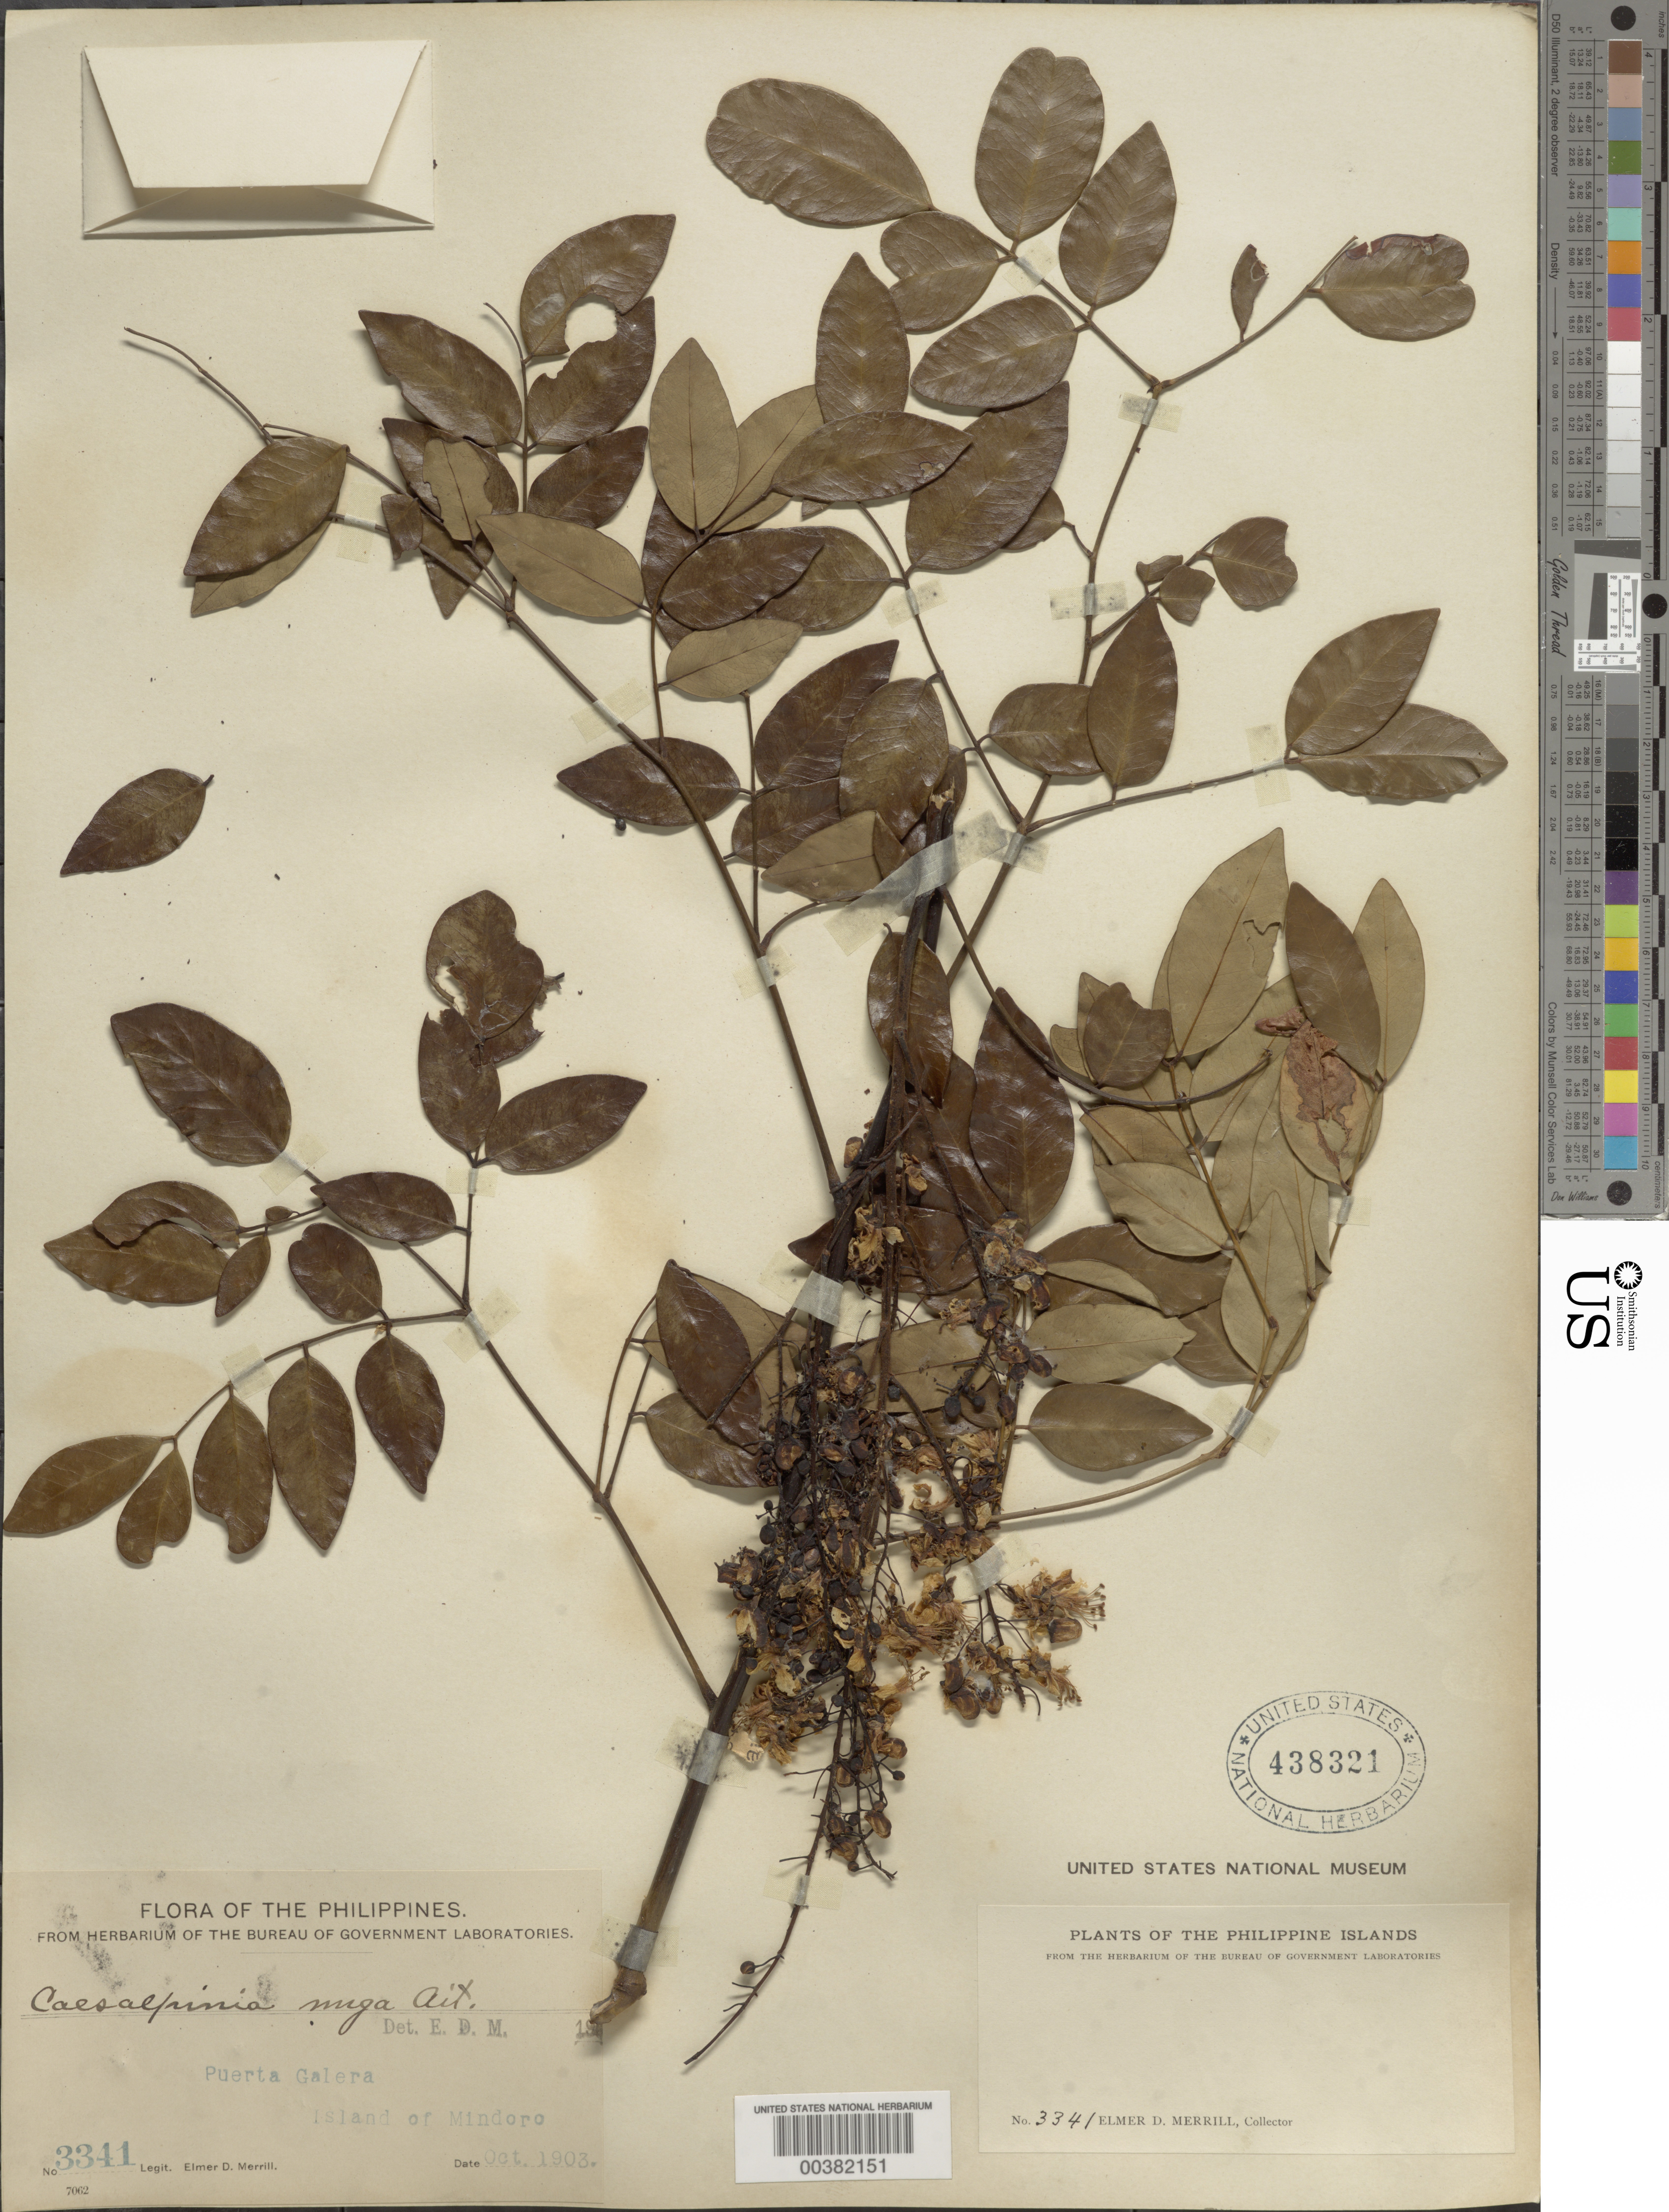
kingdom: Plantae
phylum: Tracheophyta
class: Magnoliopsida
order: Fabales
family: Fabaceae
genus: Ticanto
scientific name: Ticanto crista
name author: (L.) R. Clark & Gagnon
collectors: E. D. Merrill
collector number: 3341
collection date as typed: Oct 1903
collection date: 1903-10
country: Philippines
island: Mindoro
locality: Puerta galera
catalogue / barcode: US 438321